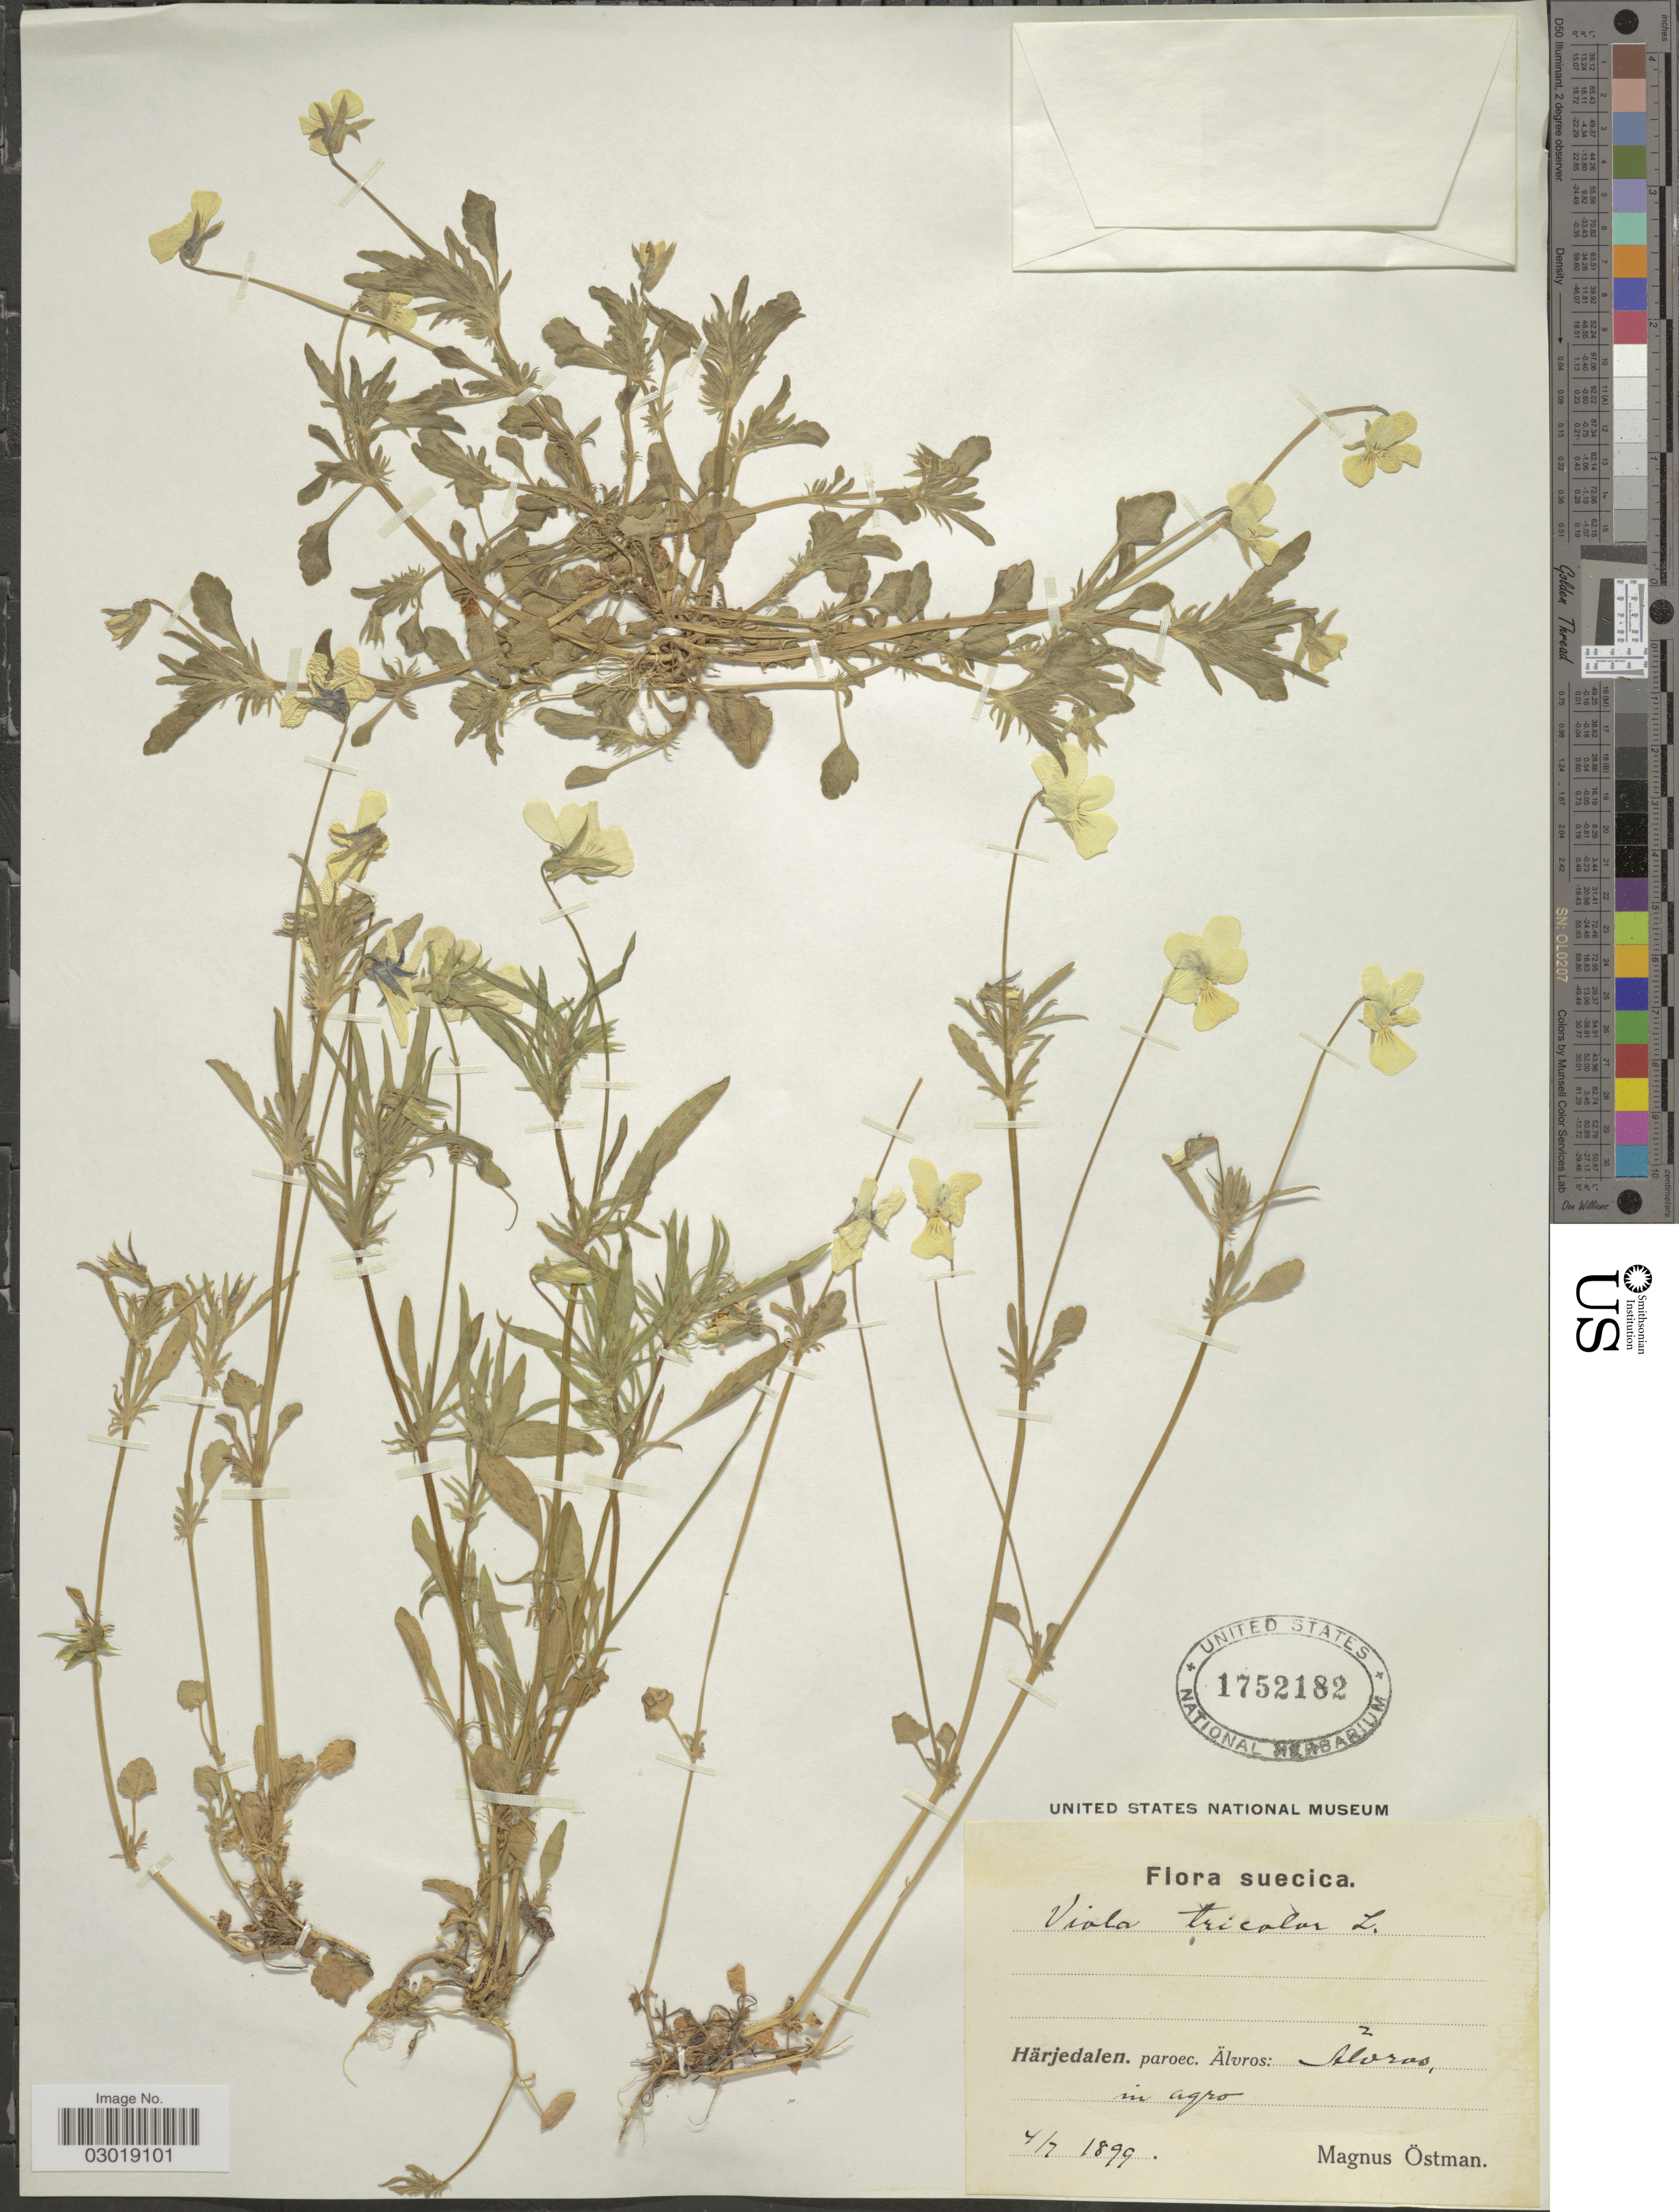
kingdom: Plantae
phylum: Tracheophyta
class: Magnoliopsida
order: Malpighiales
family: Violaceae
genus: Viola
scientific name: Viola tricolor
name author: L.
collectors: M. Östman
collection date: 1899-07-07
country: Sweden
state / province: Jamtland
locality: Suecica. Härjedalen. paroec. Älvros: Alvros in agro.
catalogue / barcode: US 1752182